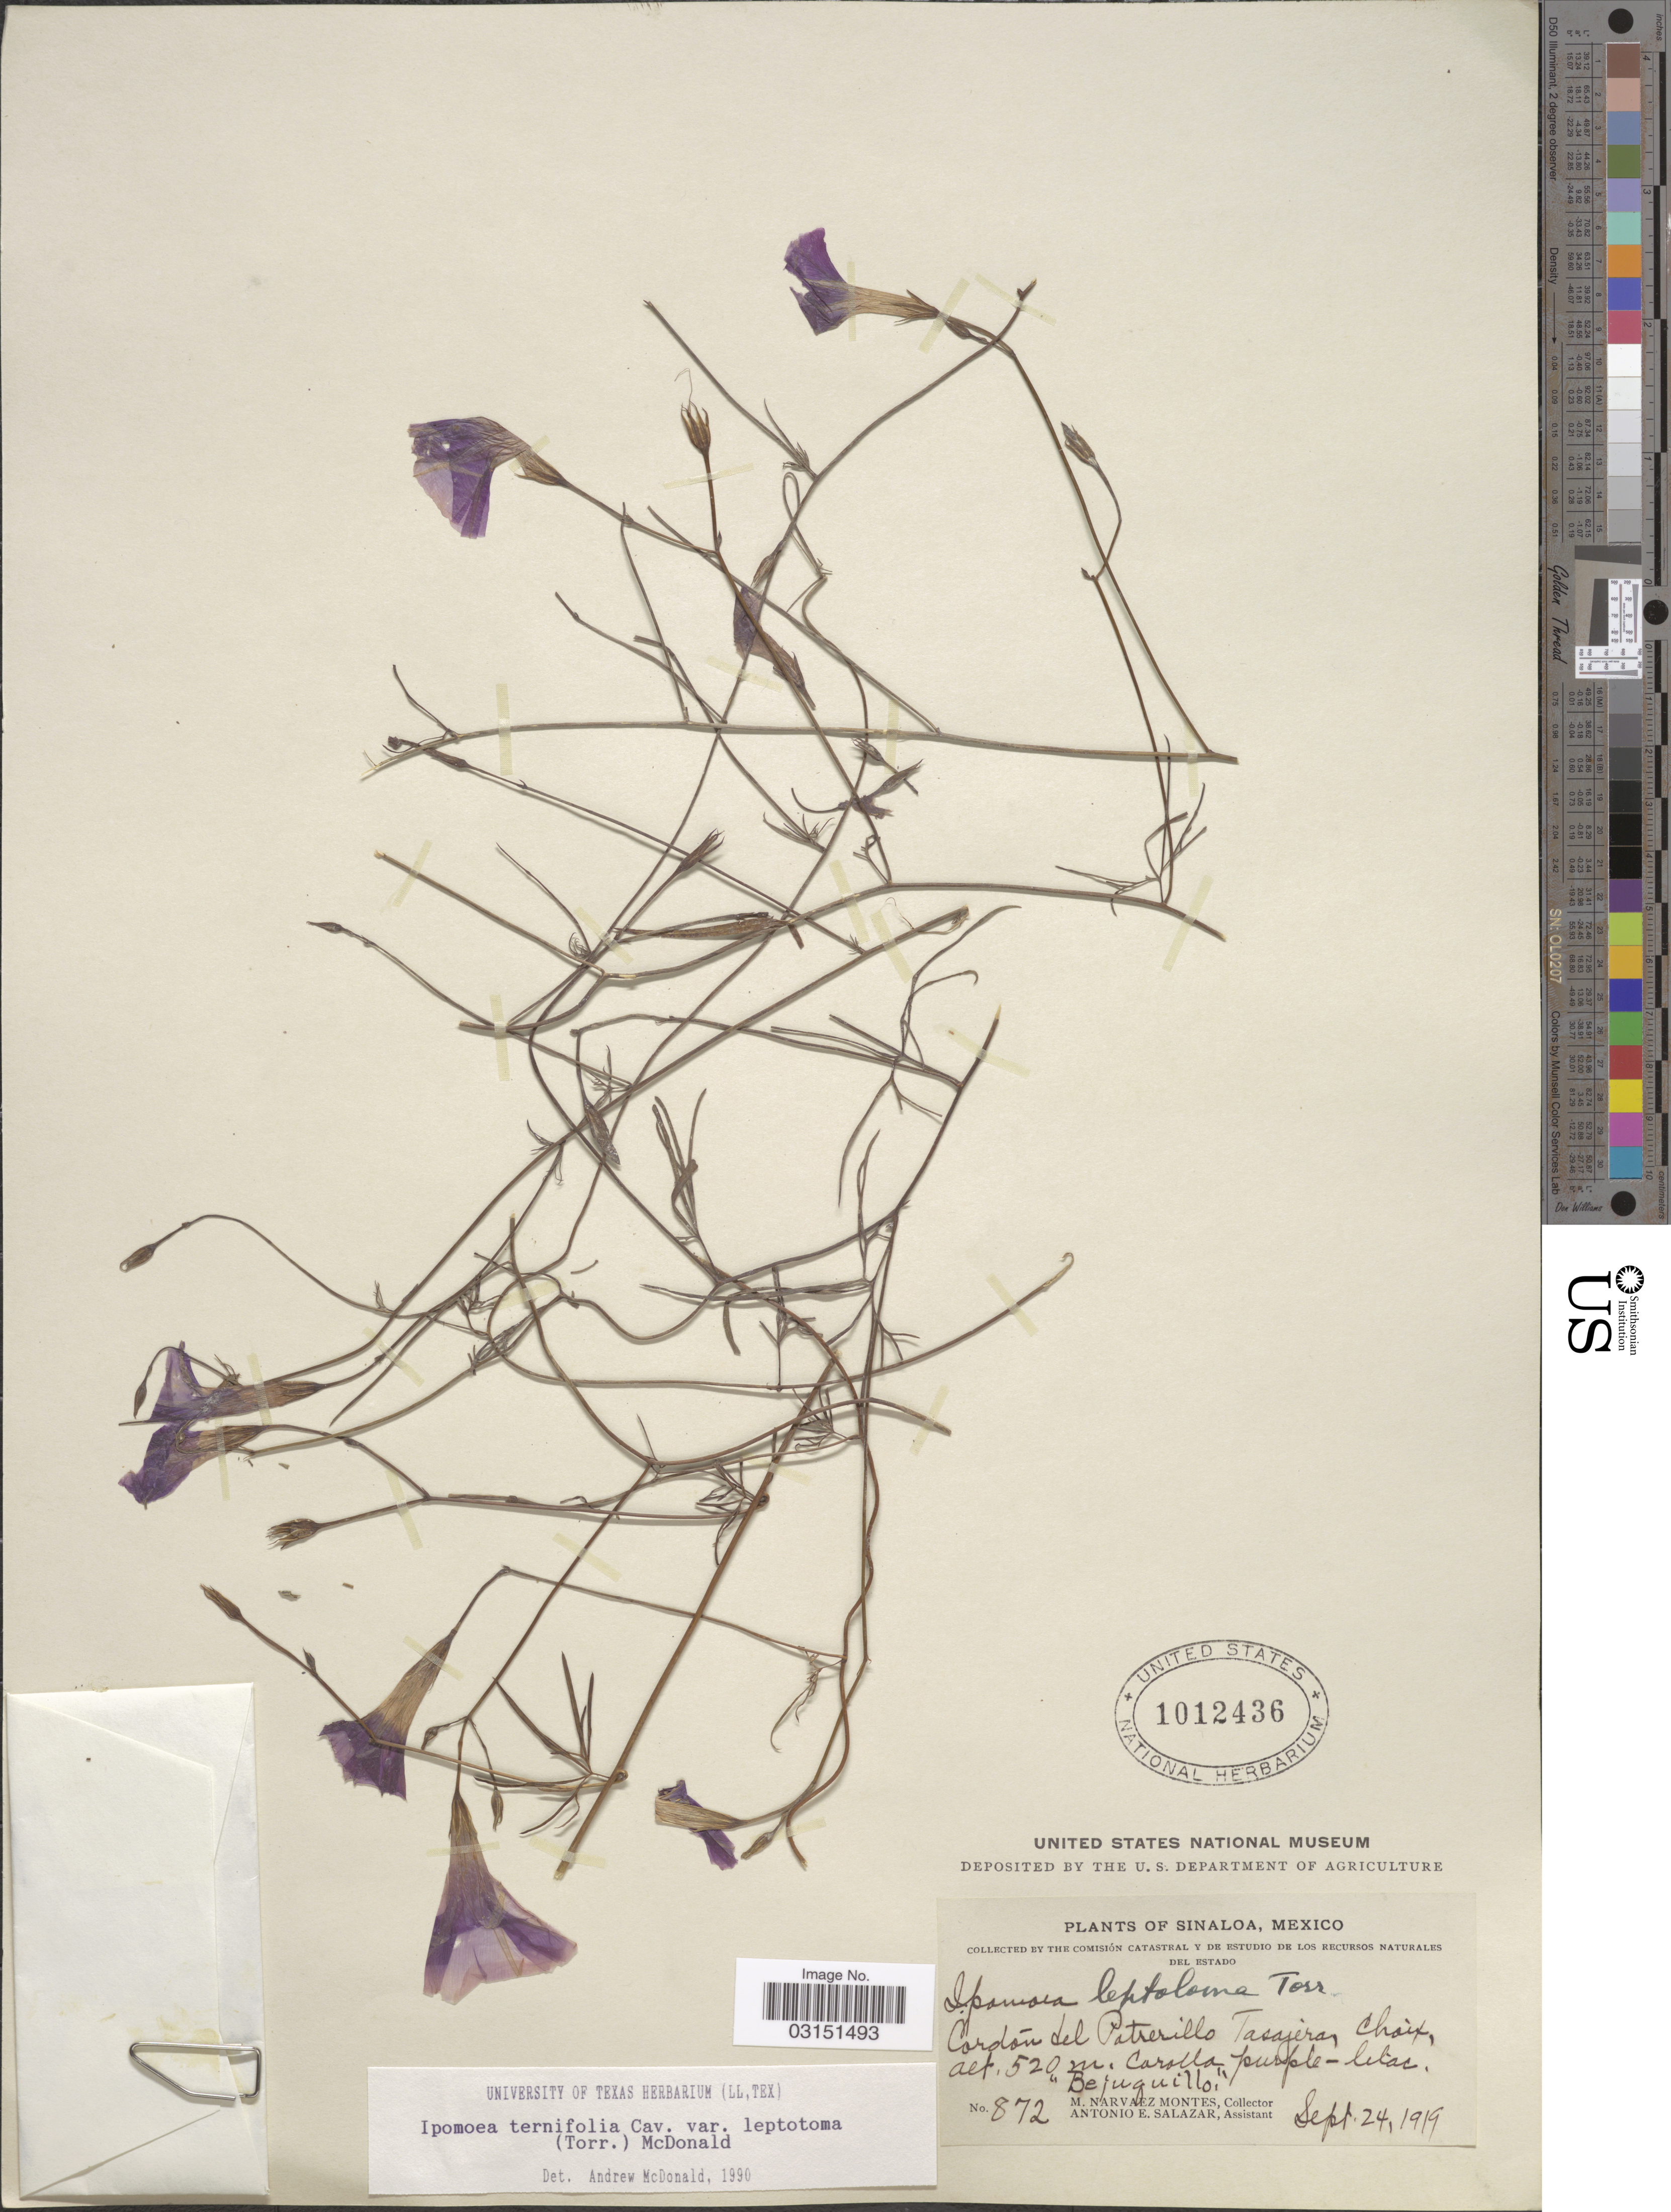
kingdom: Plantae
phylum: Tracheophyta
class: Magnoliopsida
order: Solanales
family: Convolvulaceae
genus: Ipomoea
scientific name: Ipomoea ternifolia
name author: Cav.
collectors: M. Narvaez-Montes & A. E. Salazar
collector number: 872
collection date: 1919-09-24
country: Mexico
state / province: Sinaloa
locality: Cordón del Potrerillo Tasajera, Choix.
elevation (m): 520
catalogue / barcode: US 1012436